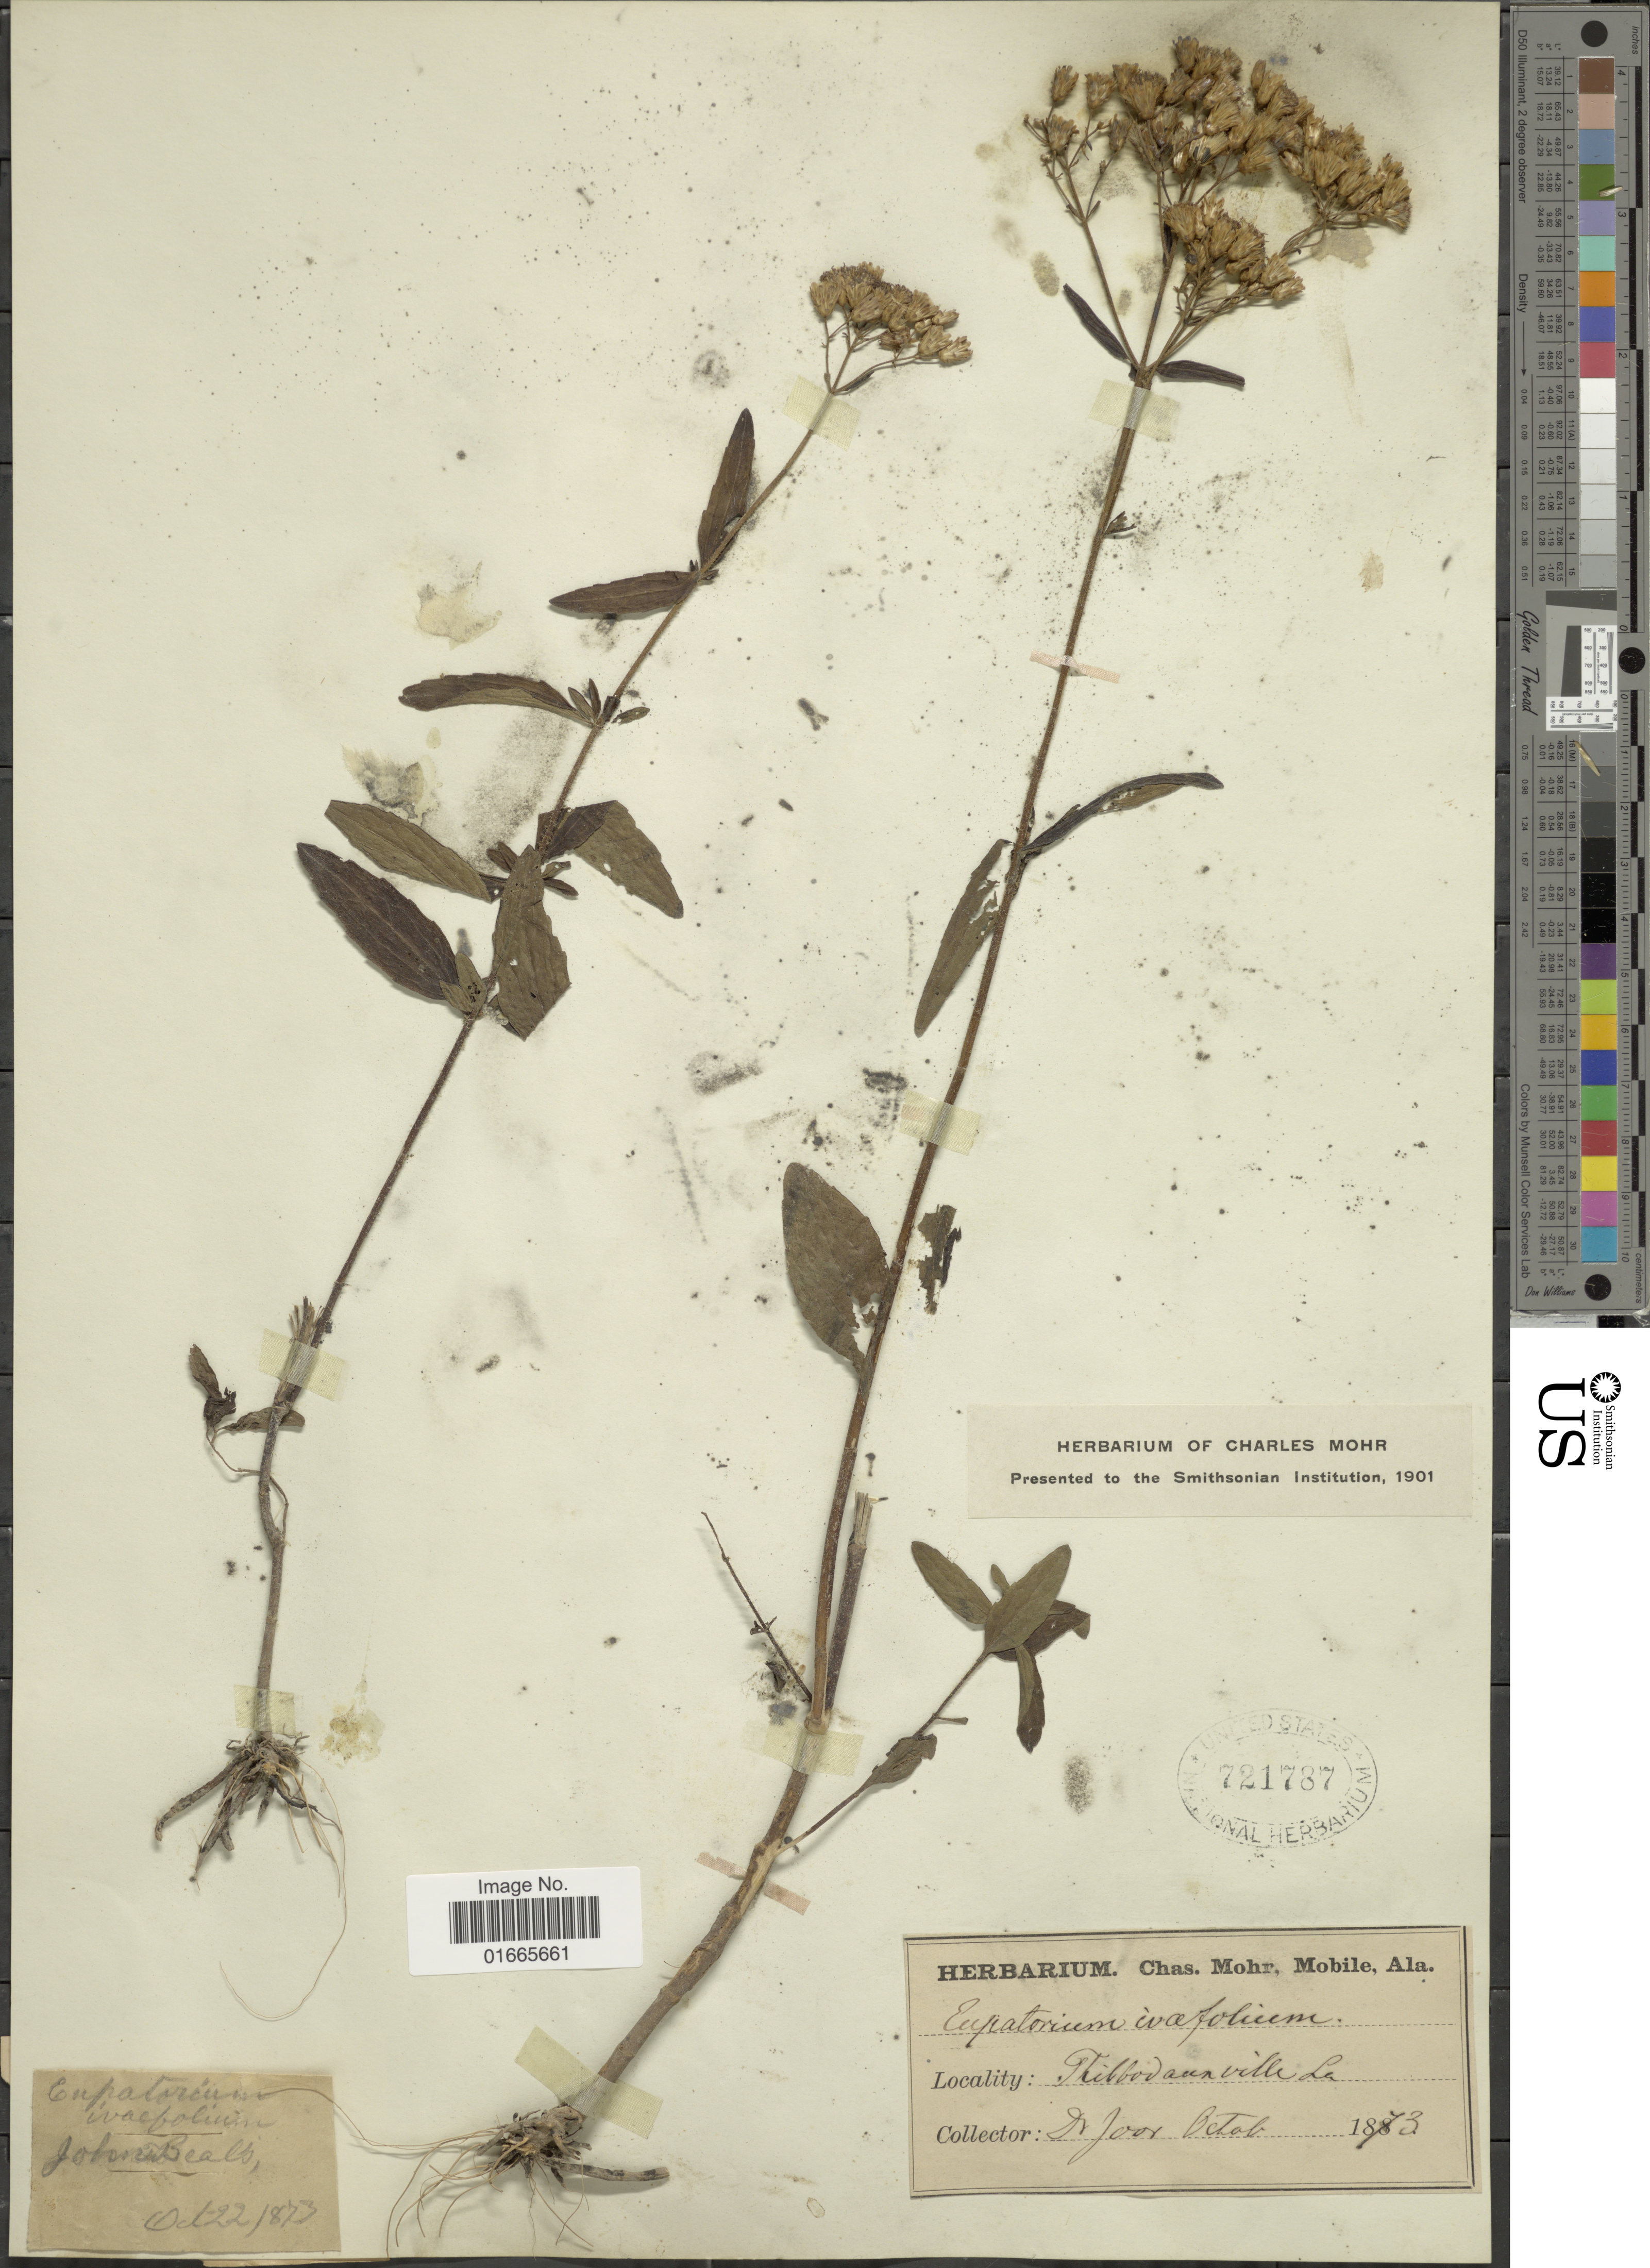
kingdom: Plantae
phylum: Tracheophyta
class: Magnoliopsida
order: Asterales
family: Asteraceae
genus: Chromolaena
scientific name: Chromolaena ivaefolia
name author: (L.) R.M. King & H. Rob.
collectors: -. Joor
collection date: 1873-10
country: United States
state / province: Louisiana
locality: Thibodaun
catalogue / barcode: US 721787